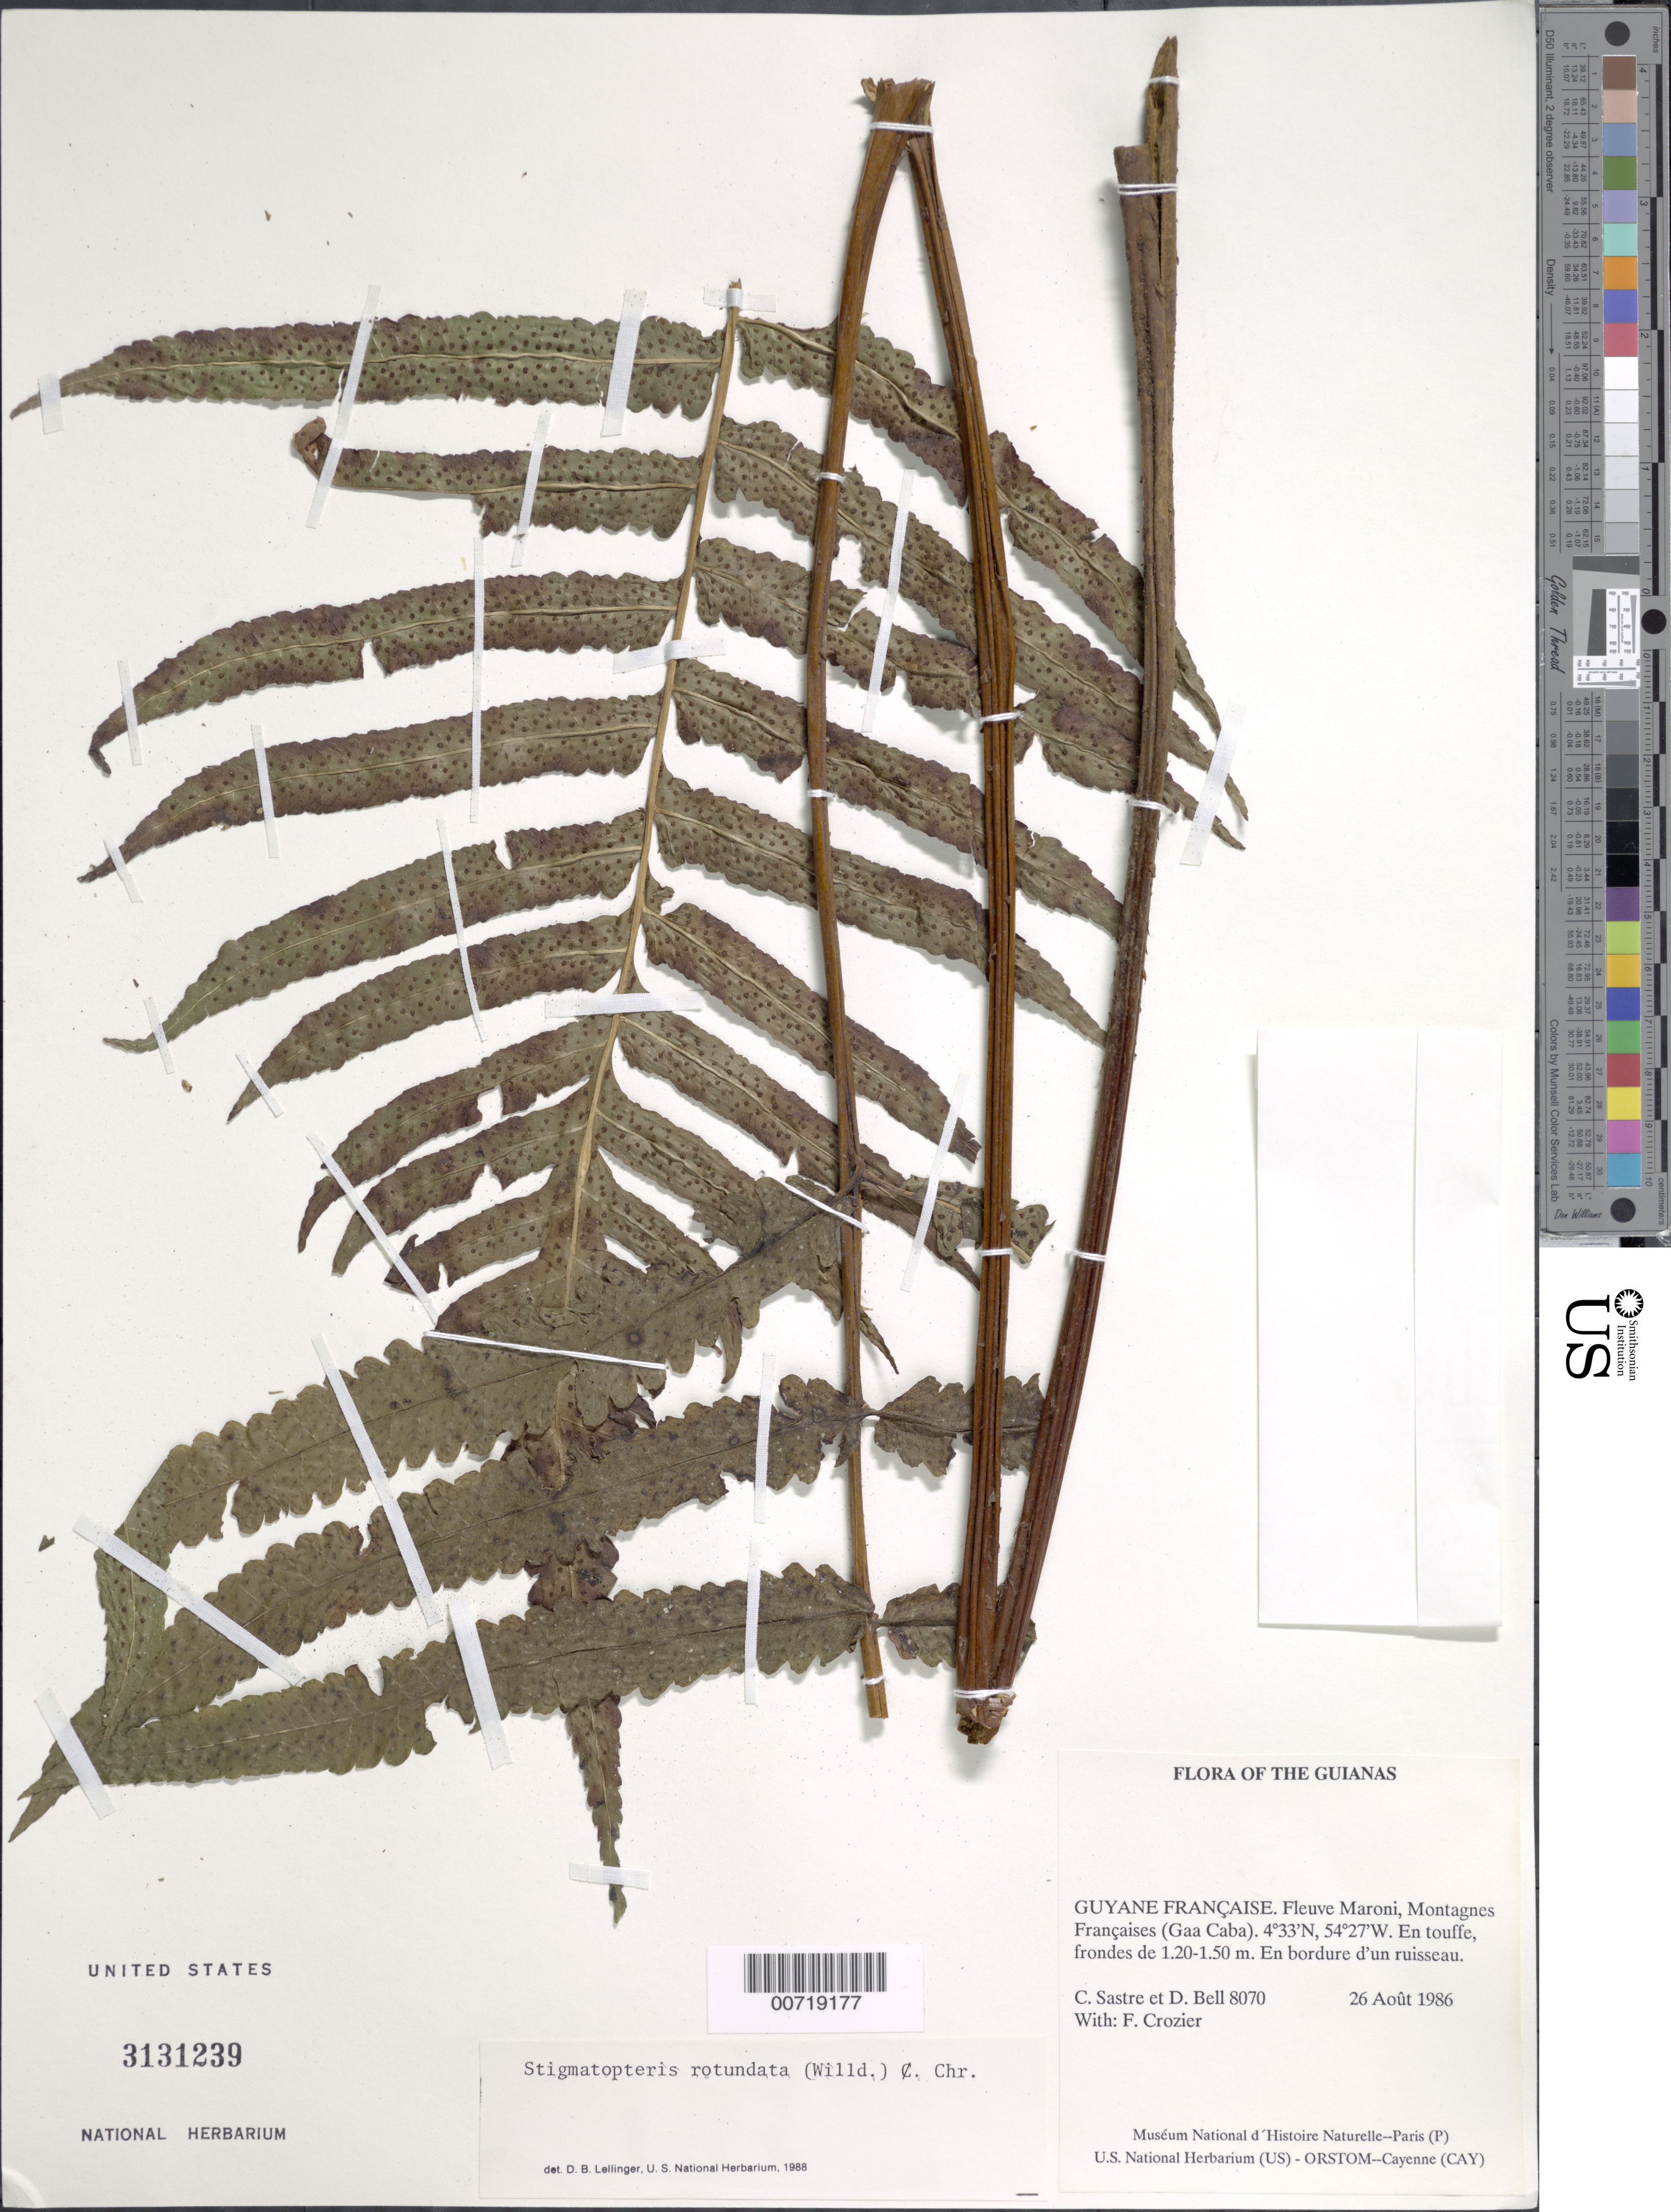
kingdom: Plantae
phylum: Tracheophyta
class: Polypodiopsida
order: Polypodiales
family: Dryopteridaceae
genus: Stigmatopteris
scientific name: Stigmatopteris rotundata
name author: (Willd.) C. Chr.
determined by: Smith, Alan R., (UC)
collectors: C. H. L. Sastre, D. A. Bell & F. Crozier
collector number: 8070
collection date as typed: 26 August 1986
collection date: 1986-08-26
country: French Guiana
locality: Fleuve Maroni, Montagnes Françaises (Gaa Caba)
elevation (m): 450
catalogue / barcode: US 3131239